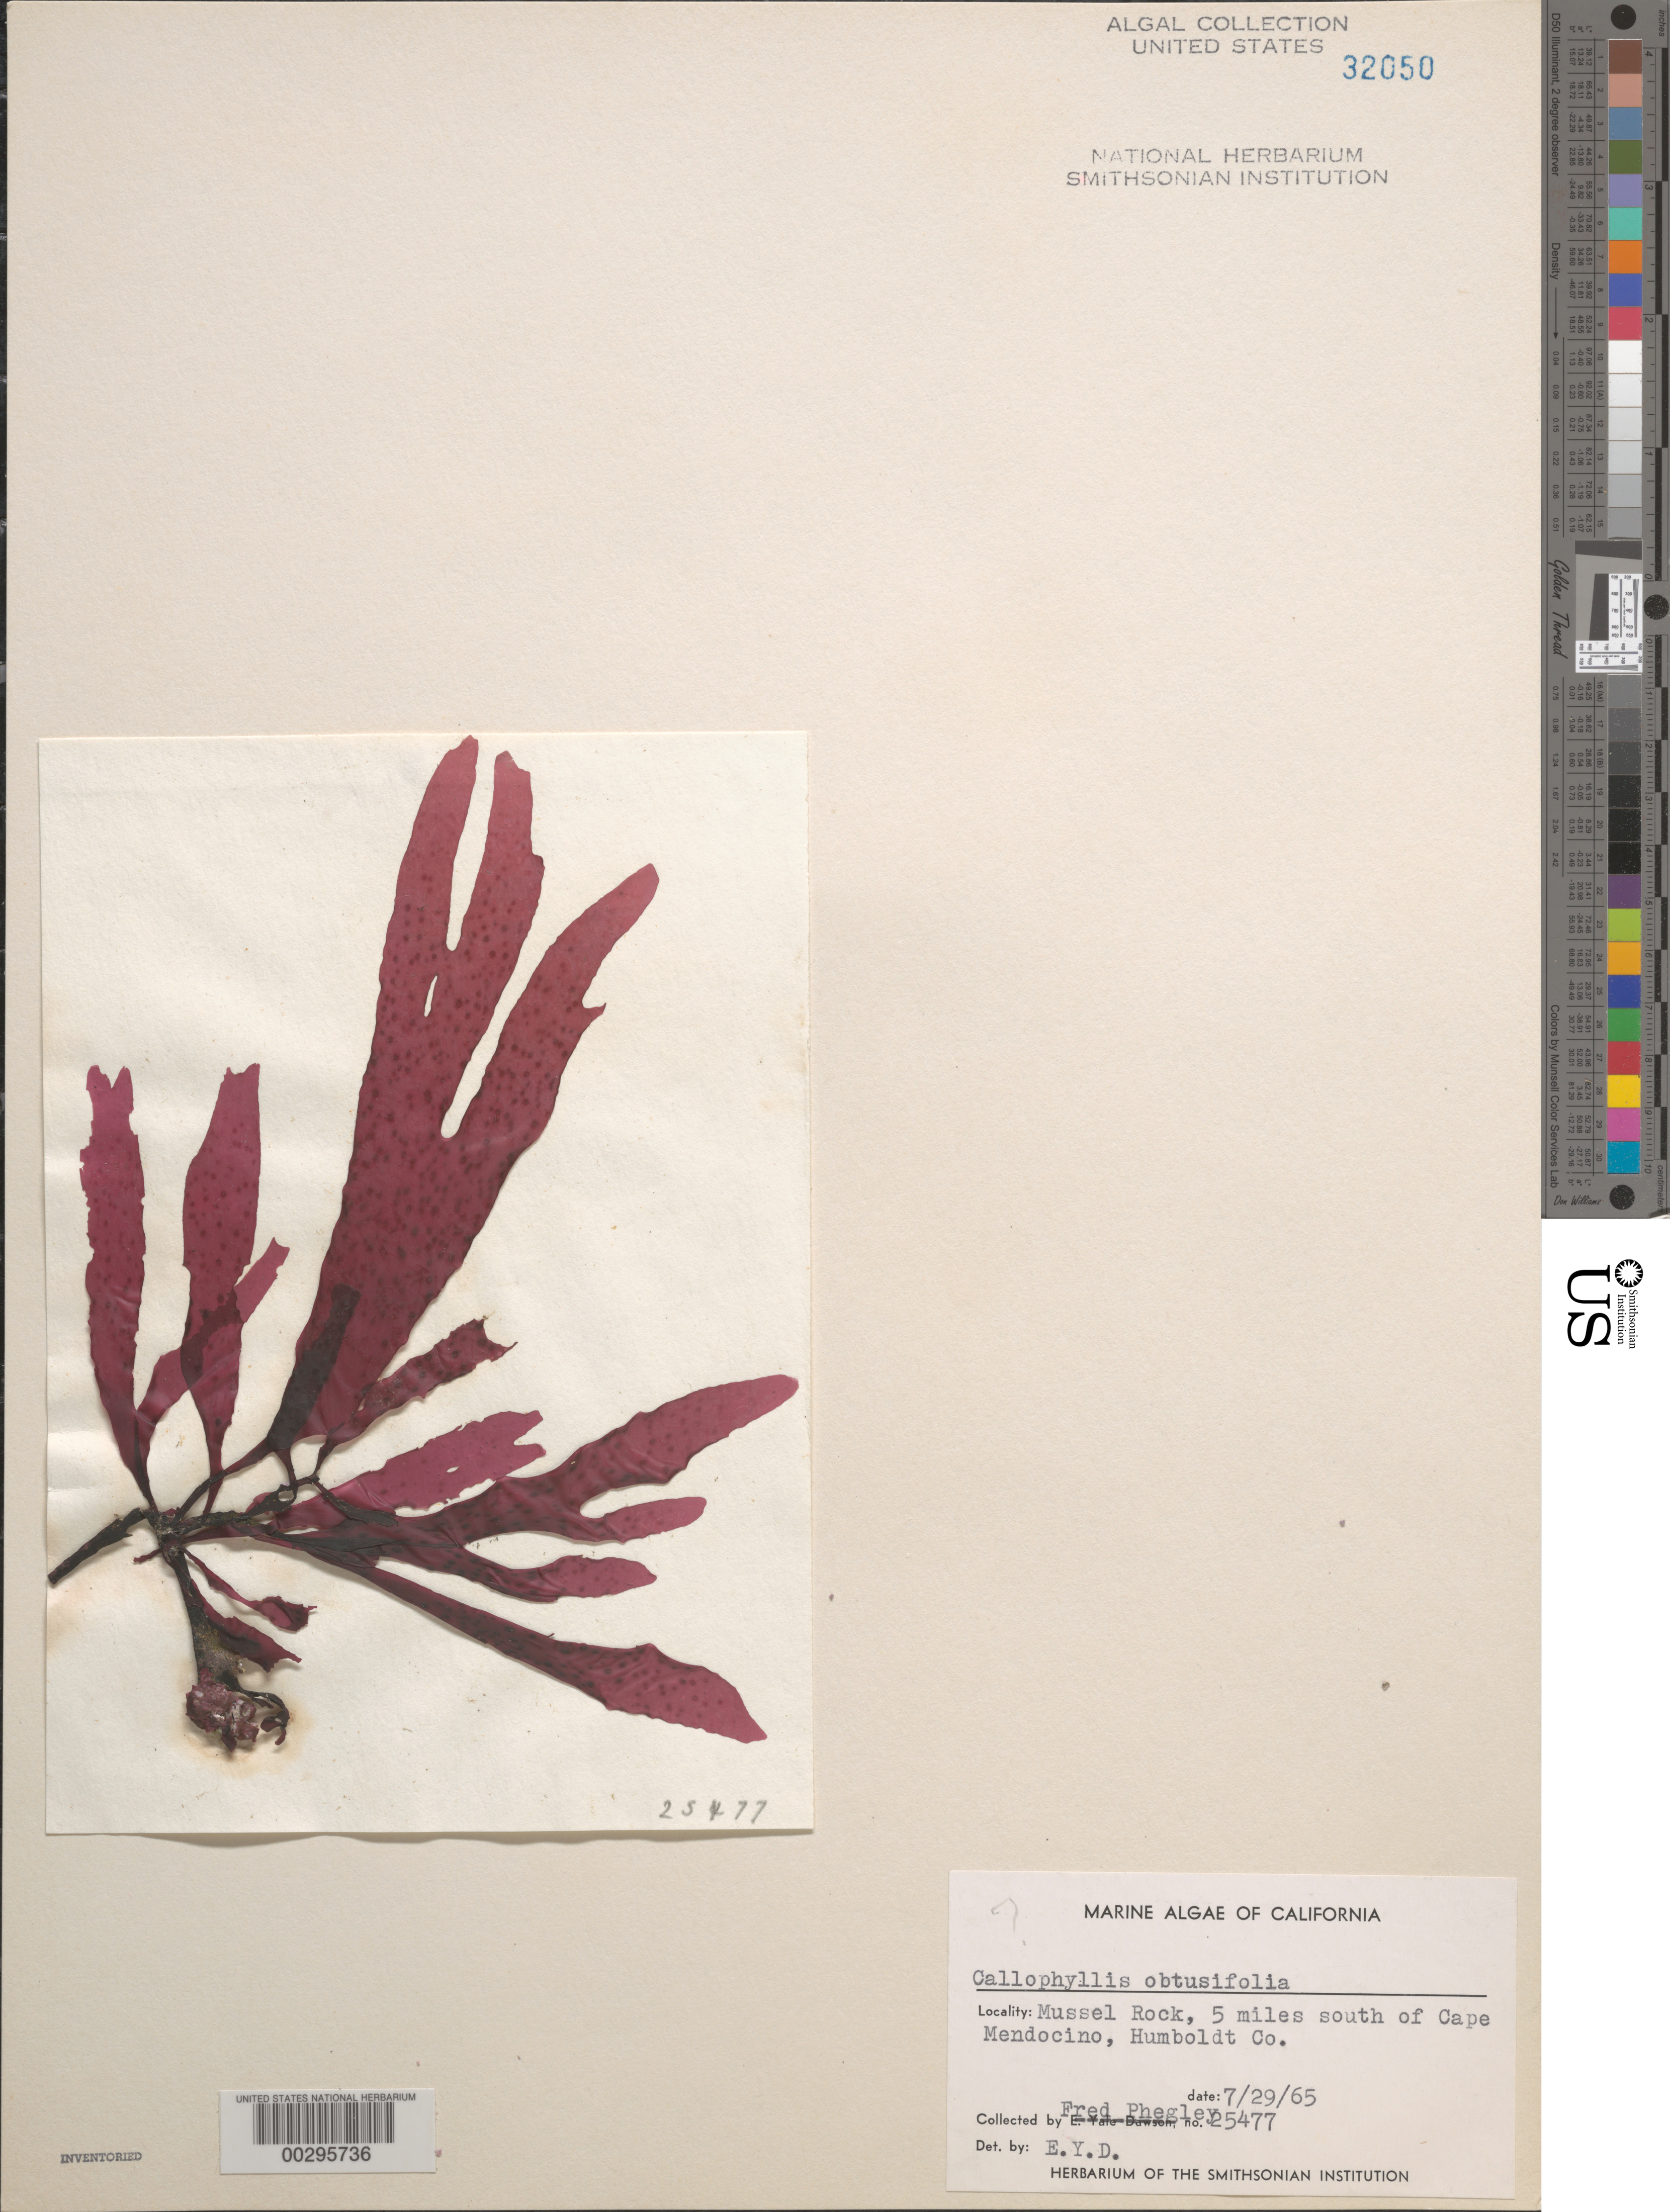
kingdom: Plantae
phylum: Rhodophyta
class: Florideophyceae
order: Gigartinales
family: Kallymeniaceae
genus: Callophyllis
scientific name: Callophyllis obtusifolia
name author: J. Agardh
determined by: Dawson, E. Y.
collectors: F. Phegley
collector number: EYD 25477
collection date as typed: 29 Jul 1965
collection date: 1965-07-29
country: United States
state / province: California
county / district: Humboldt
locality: Mussel Rock, 5 miles south of Cape Mendocino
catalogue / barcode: US 32050